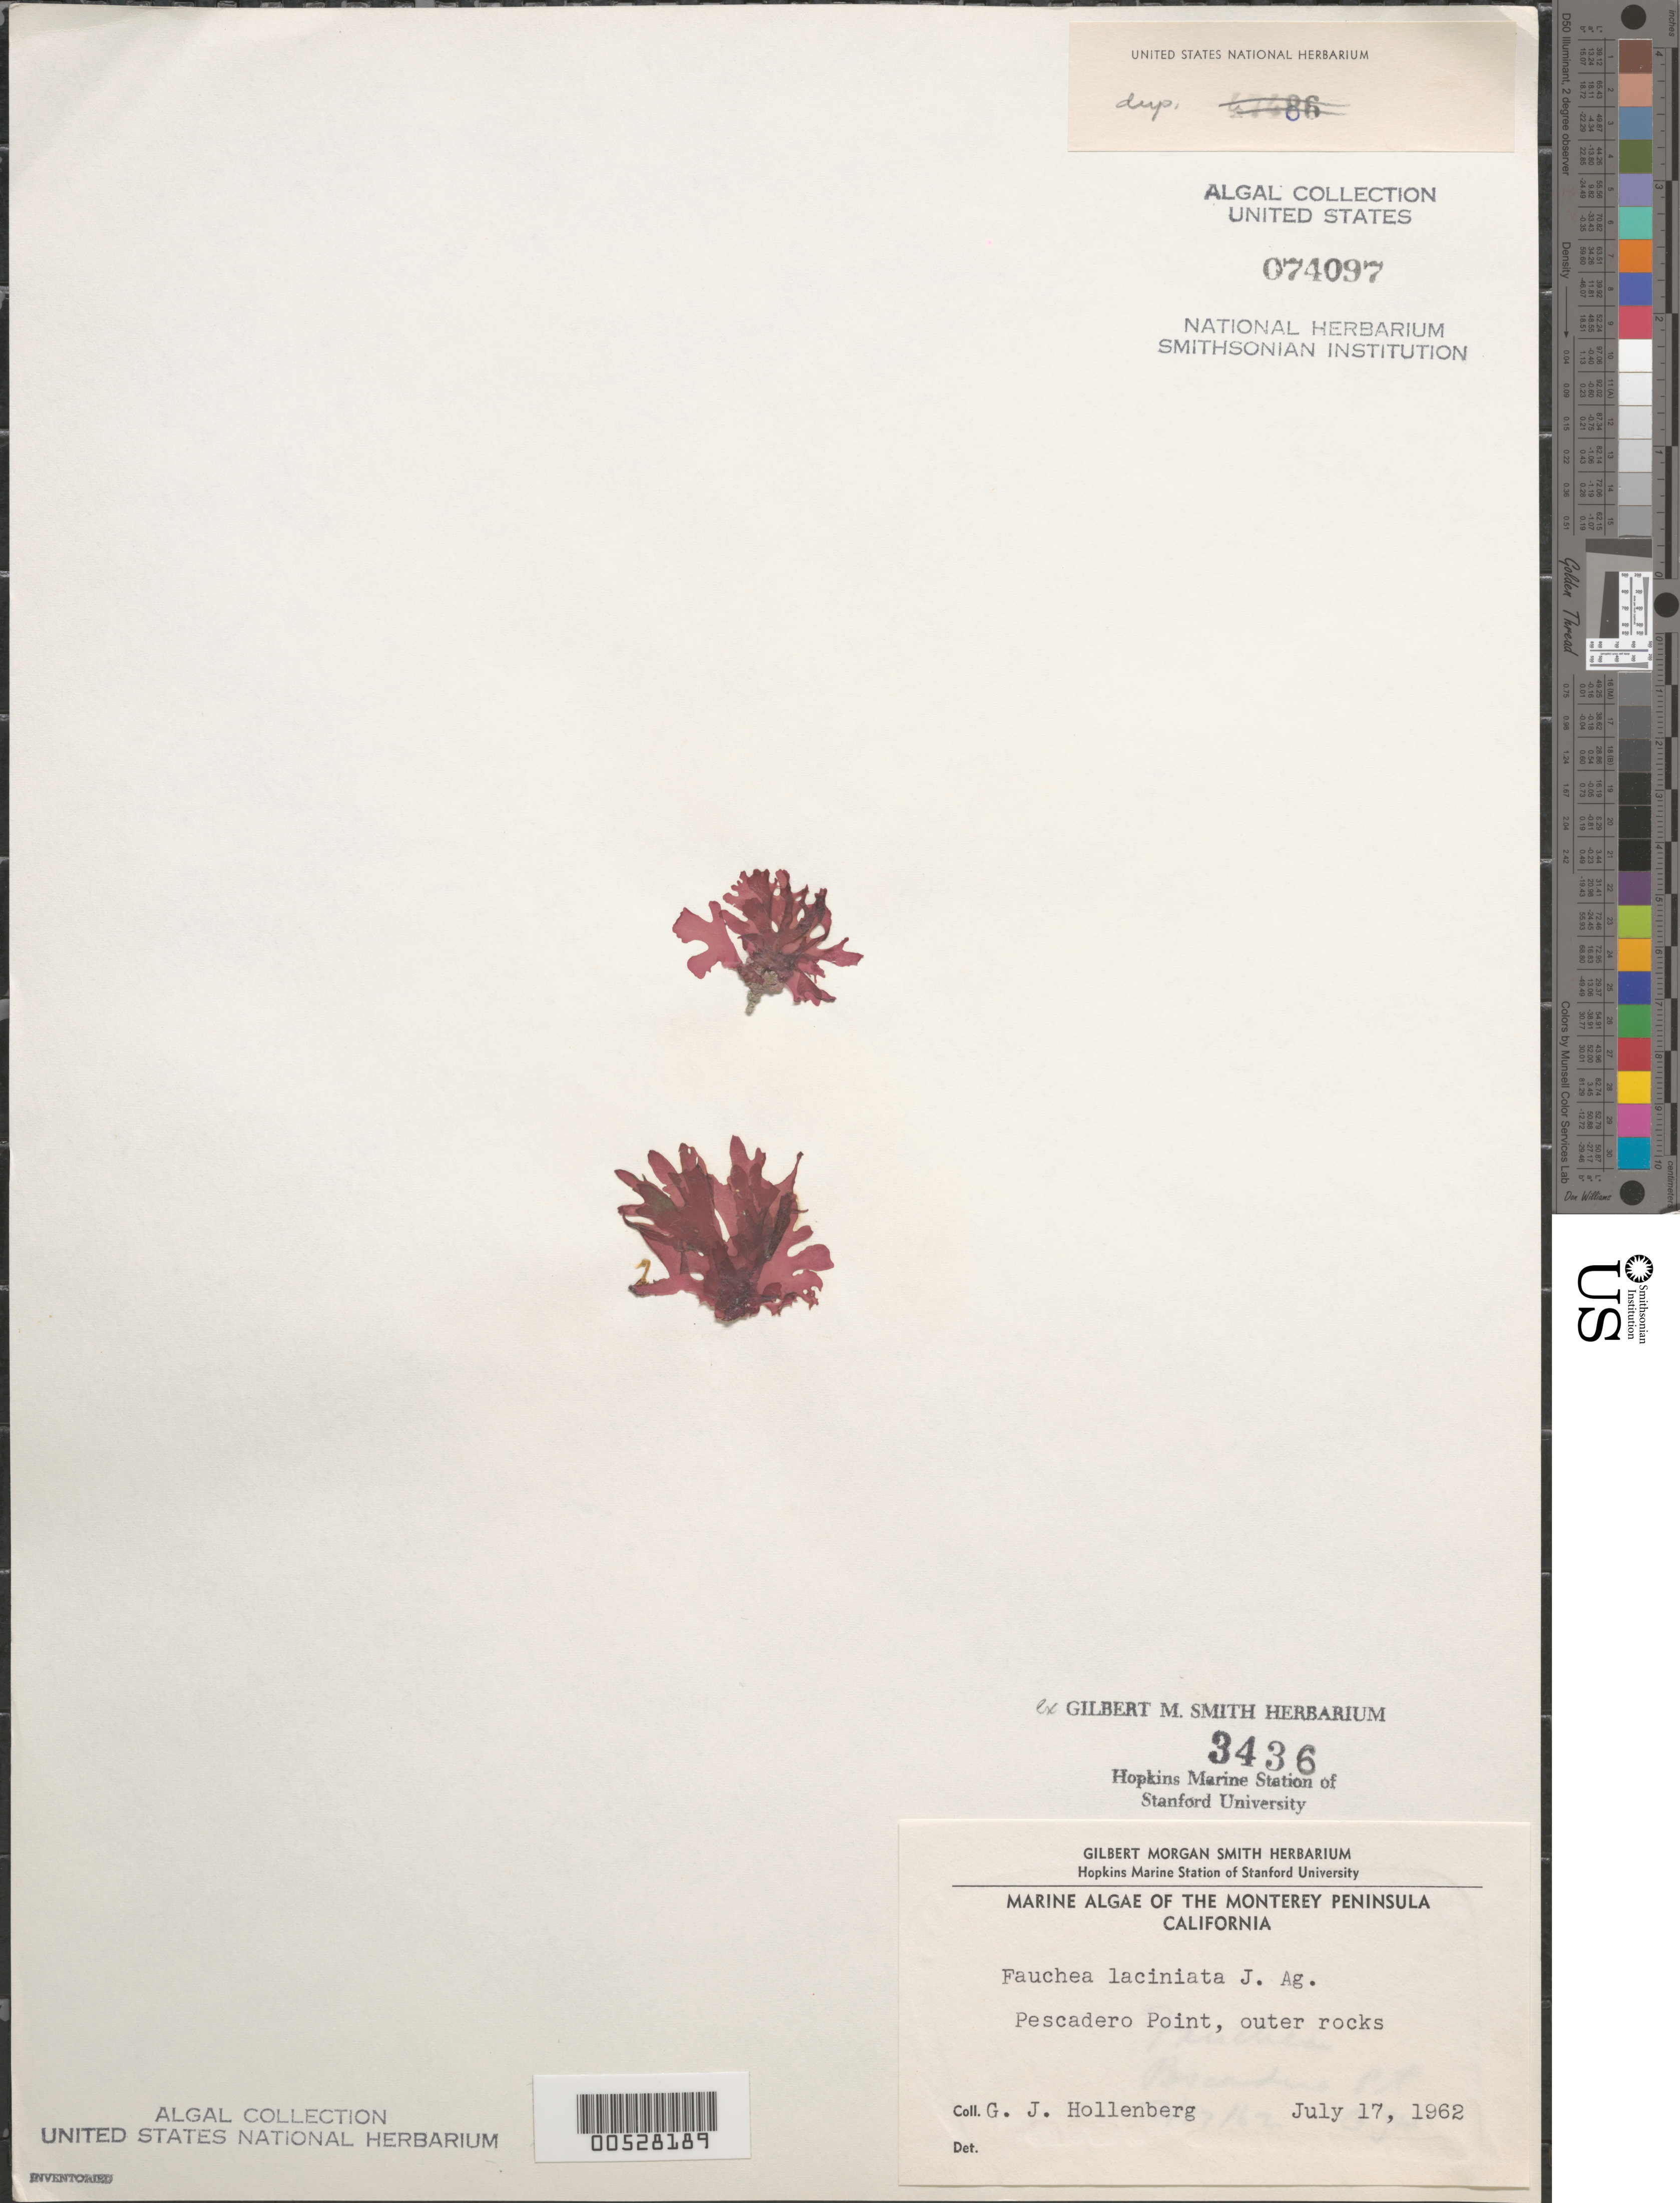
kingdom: Plantae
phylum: Rhodophyta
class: Florideophyceae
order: Rhodymeniales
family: Faucheaceae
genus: Gloiocladia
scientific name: Gloiocladia laciniata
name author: (J. Agardh) Rodríguez-Prieto & N. Sánchez in Rodríguez-Prieto et al.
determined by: Algae name updating Project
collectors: G. Hollenberg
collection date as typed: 17 Jul 1962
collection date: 1962-07-17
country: United States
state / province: California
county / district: Monterey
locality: Pescadero Point, Monterey Peninsula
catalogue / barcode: US 74097